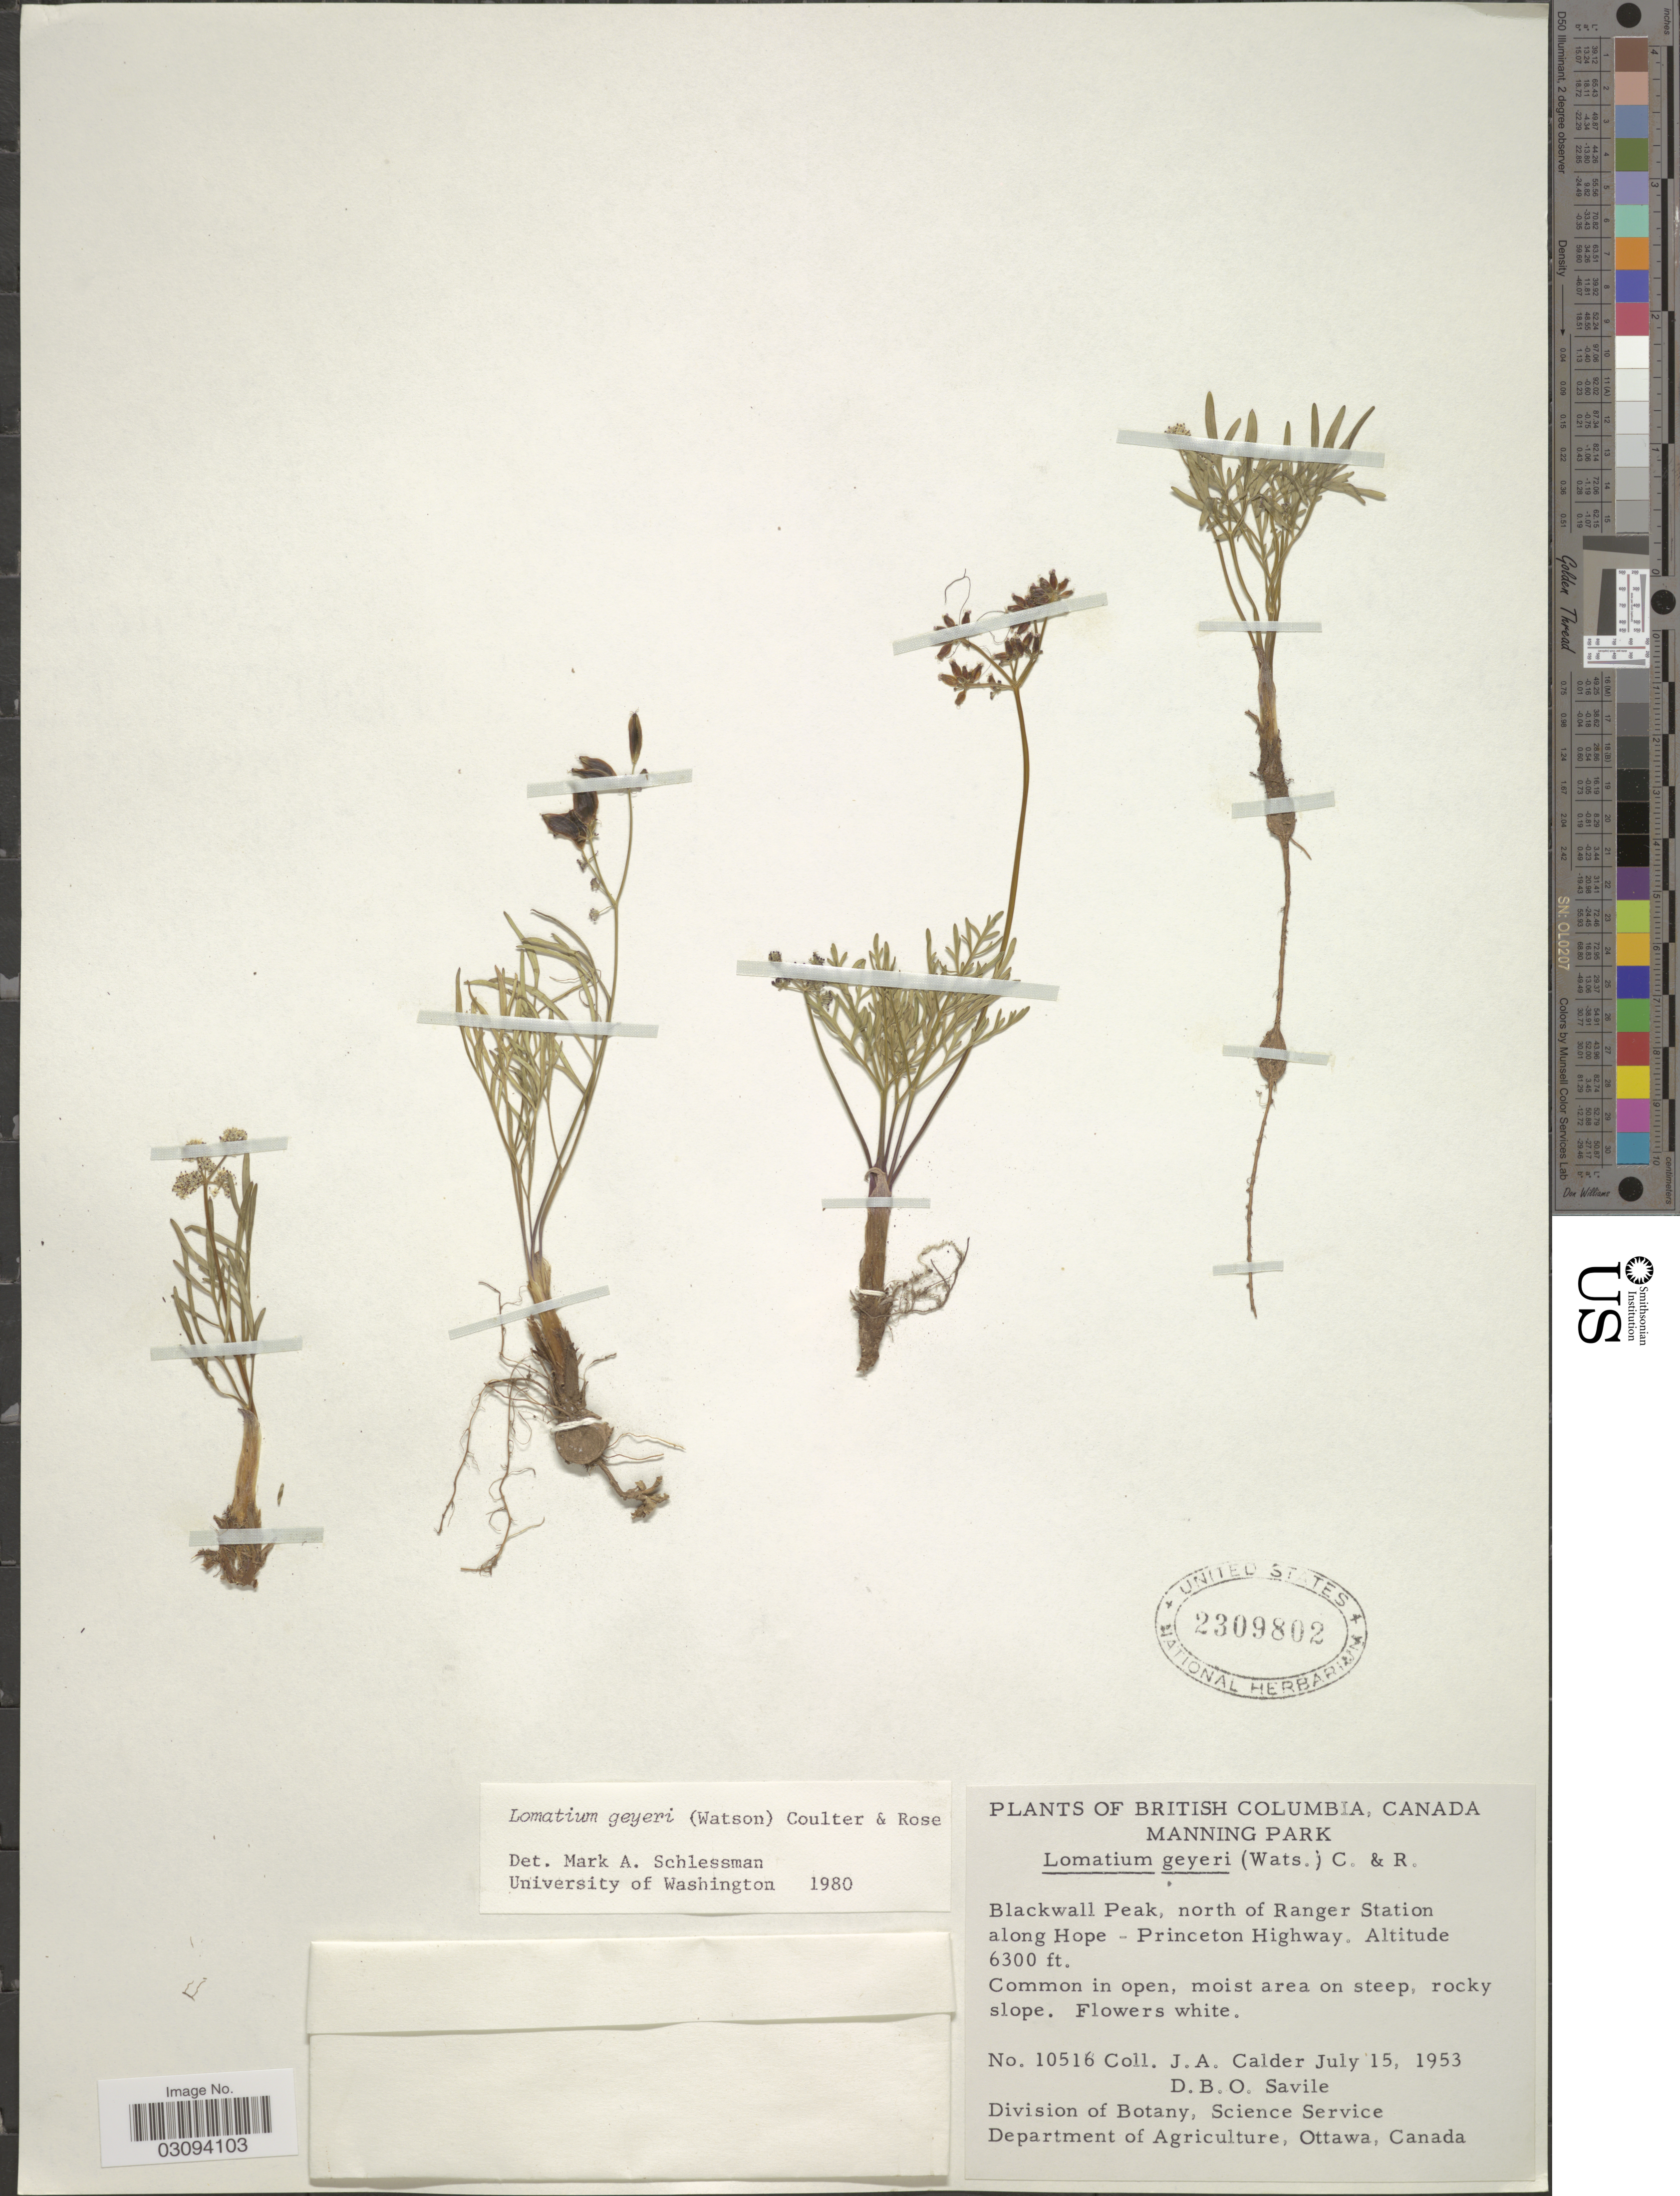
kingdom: Plantae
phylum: Tracheophyta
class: Magnoliopsida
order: Apiales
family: Apiaceae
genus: Lomatium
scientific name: Lomatium geyeri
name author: (S. Watson) J.M. Coult. & Rose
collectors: J. A. Calder & D. Savile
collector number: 10516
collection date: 1953-07-15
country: Canada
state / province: British Columbia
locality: Manning Park. Blackwall Peak, north of Ranger Station along Hope - Princeton Highway.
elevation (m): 1920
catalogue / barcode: US 2309802